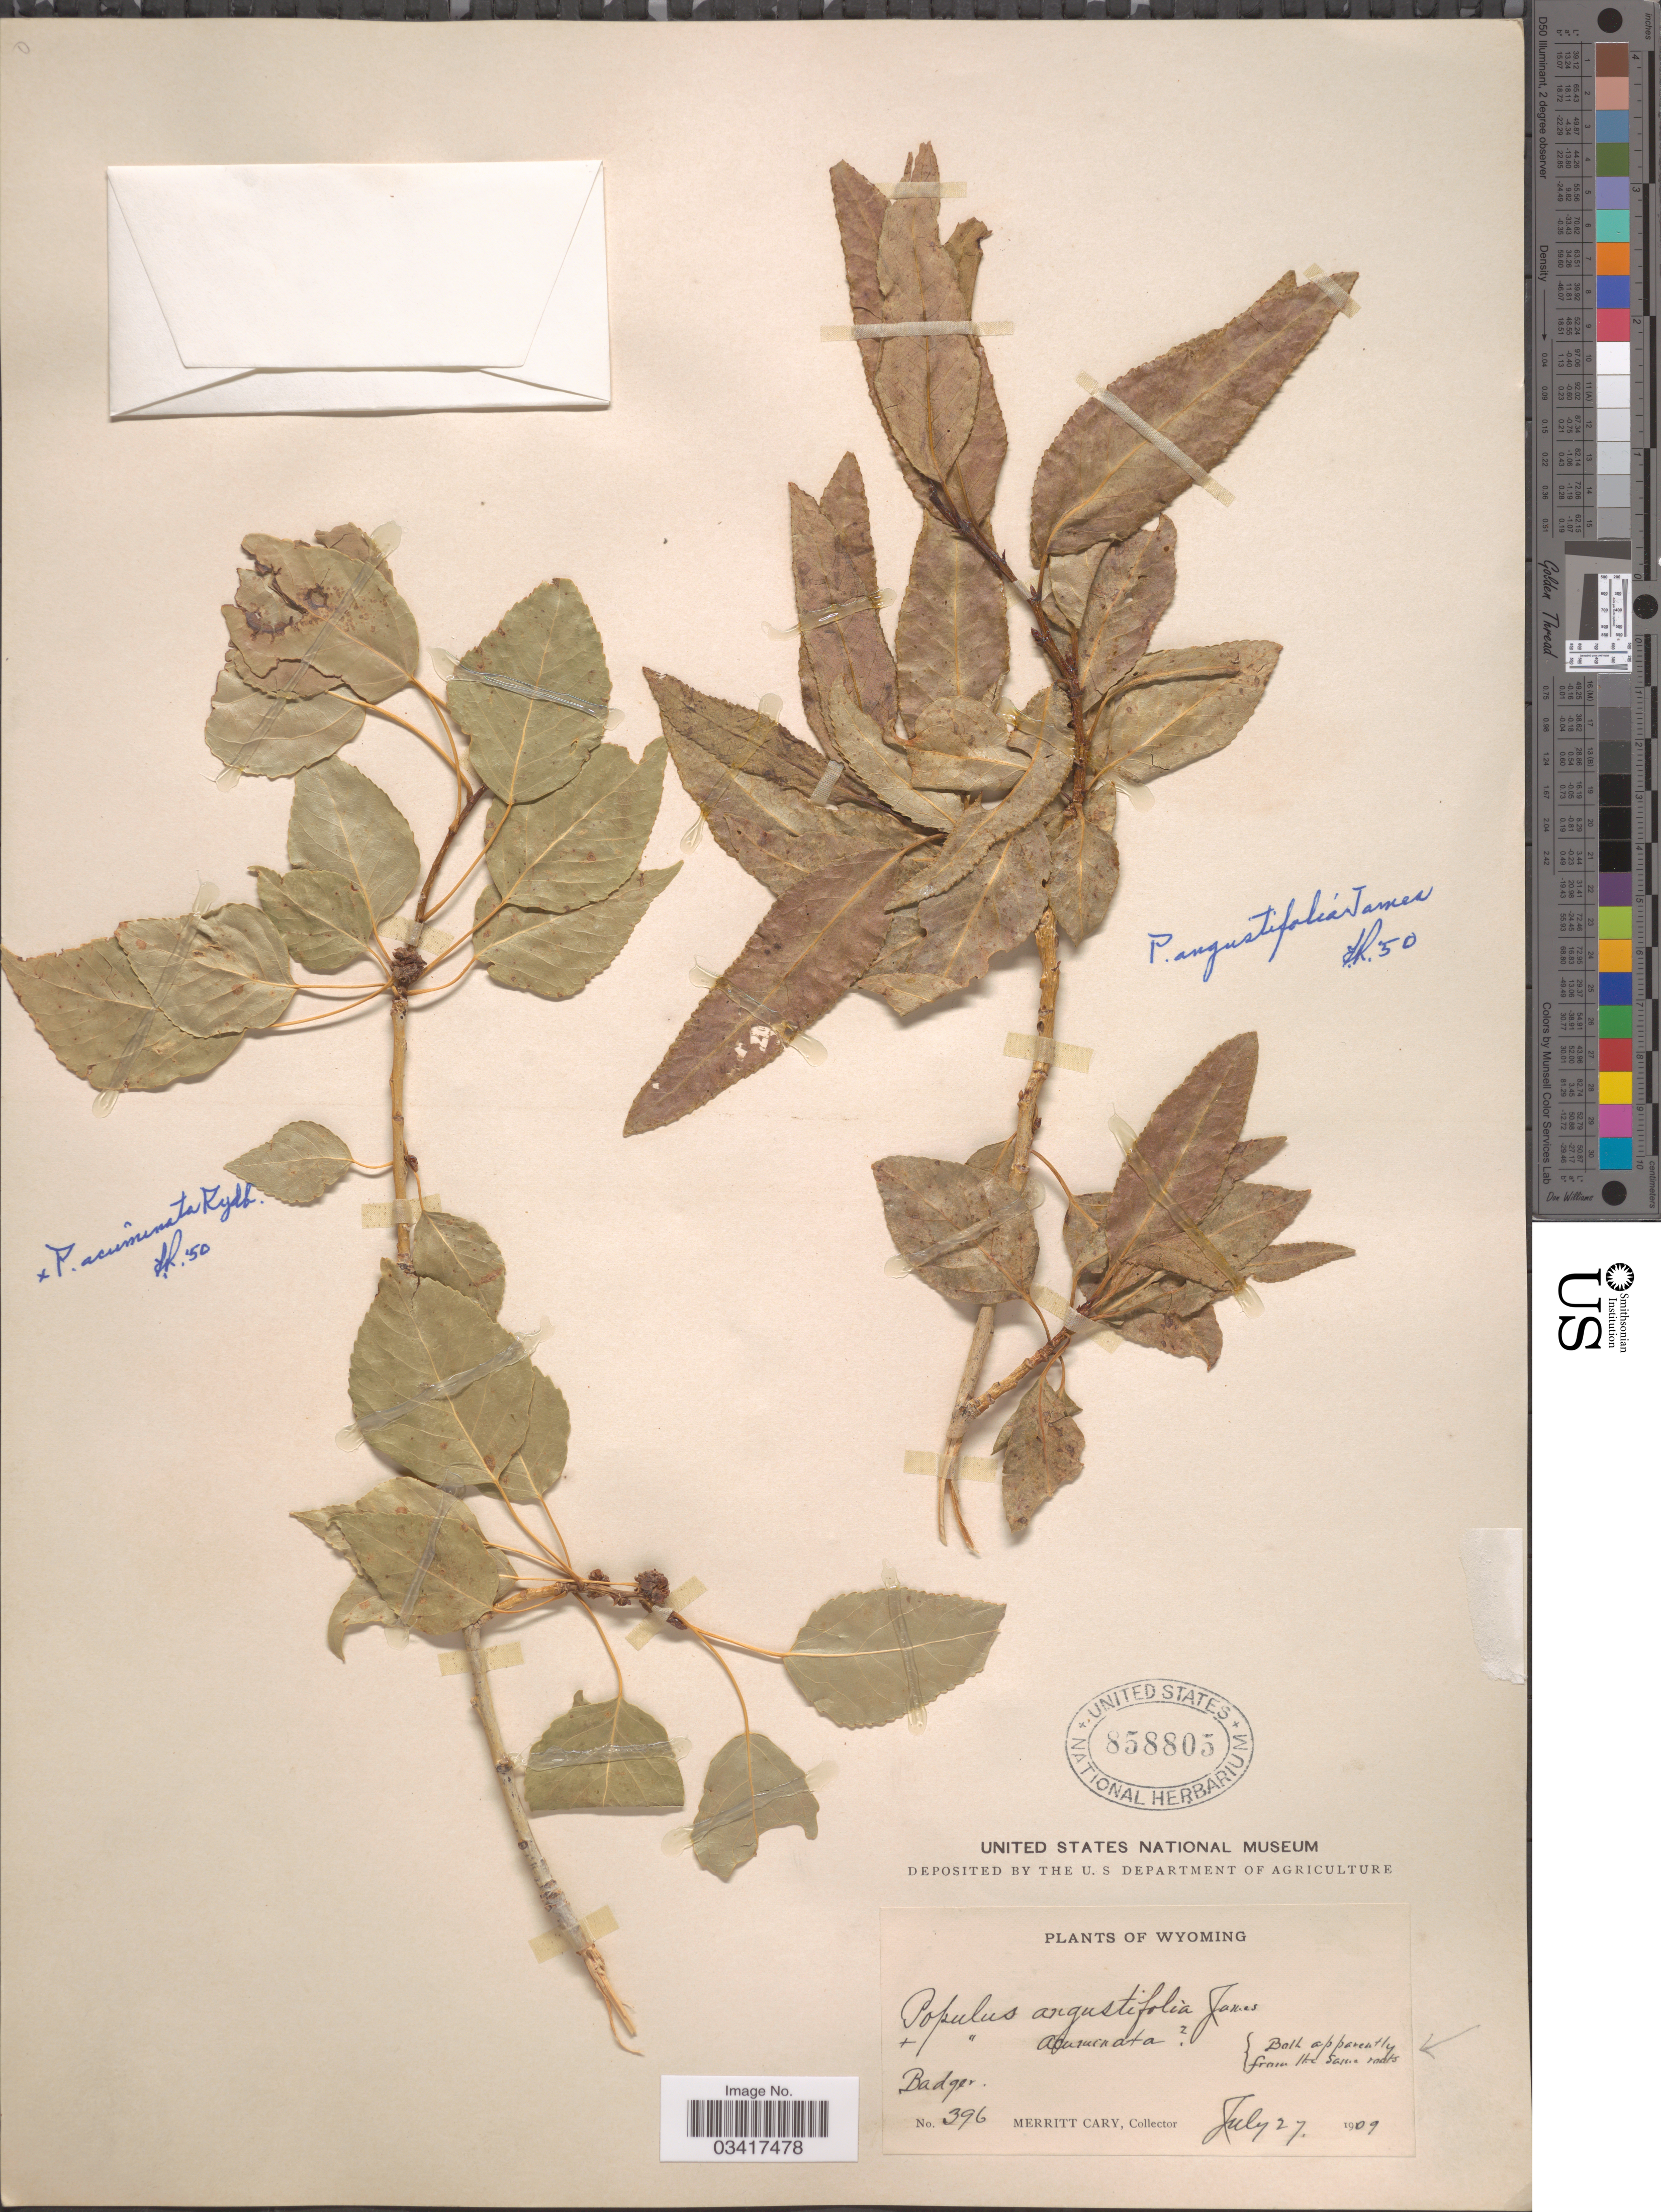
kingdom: Plantae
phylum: Tracheophyta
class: Magnoliopsida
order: Malpighiales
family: Salicaceae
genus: Populus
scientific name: Populus acuminata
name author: Rydb.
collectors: M. Cary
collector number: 396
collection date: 1909-07-27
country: United States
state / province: Wyoming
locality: Badger.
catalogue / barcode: US 858805